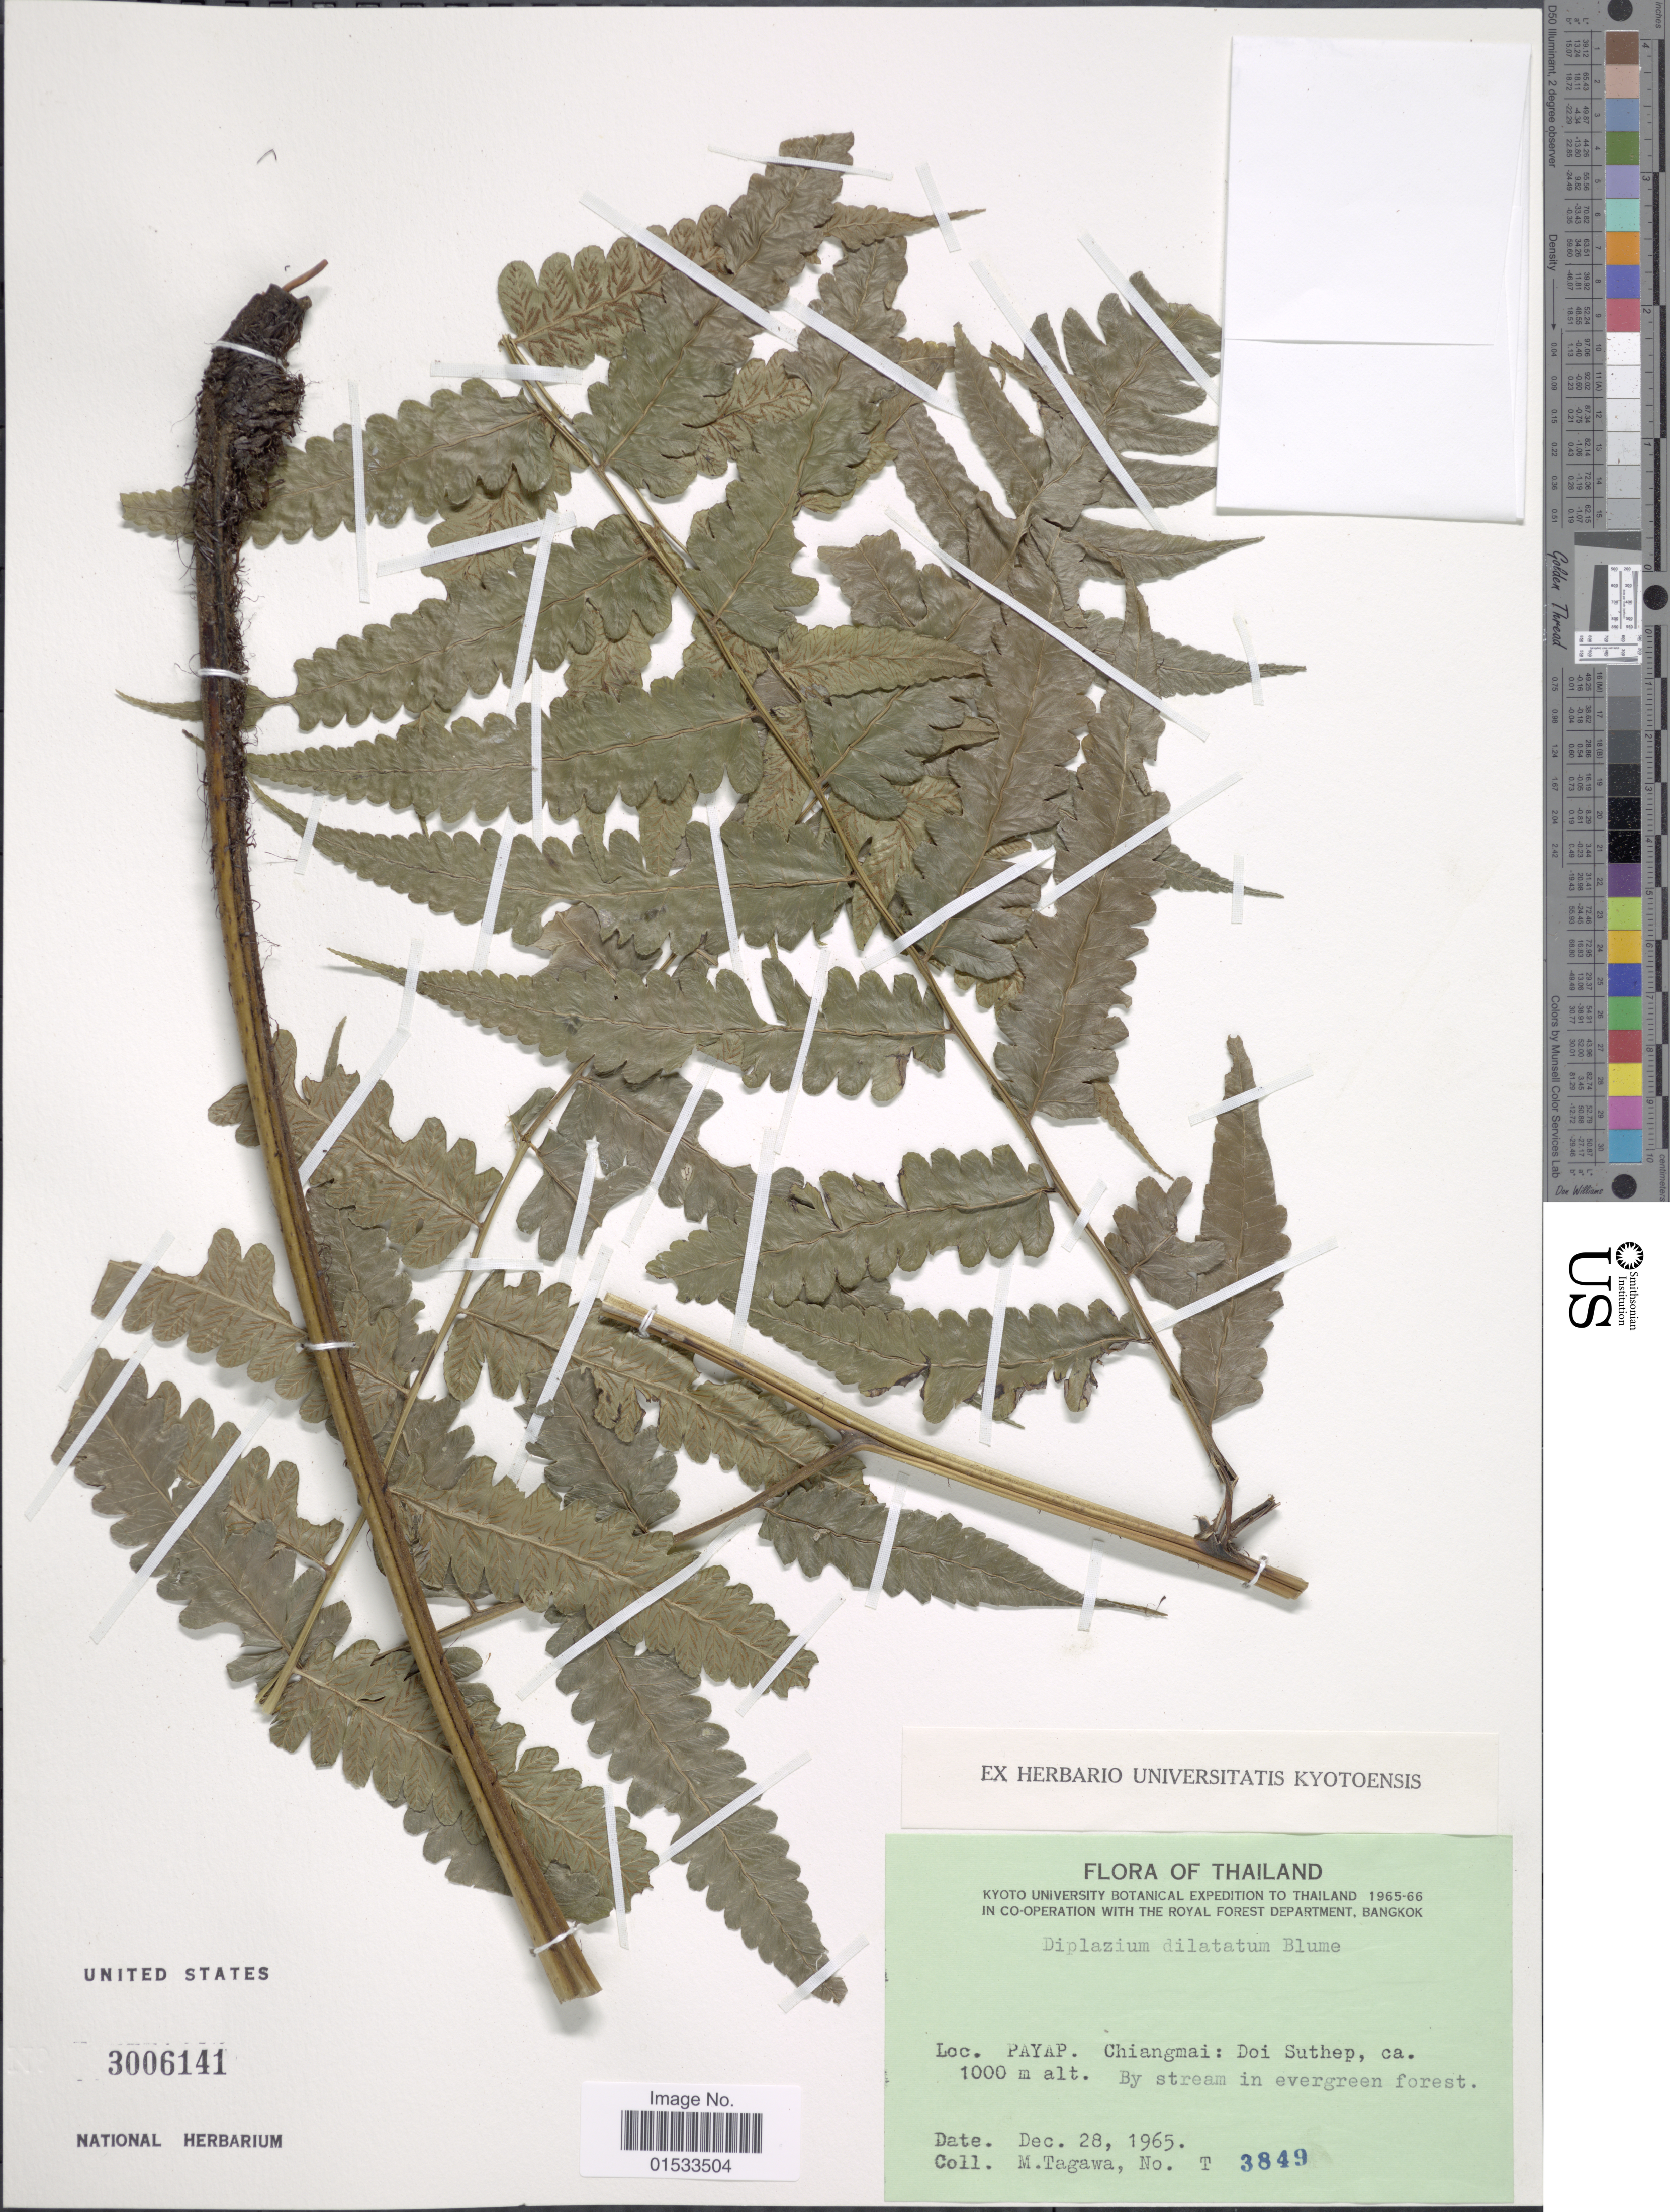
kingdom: Plantae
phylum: Tracheophyta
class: Polypodiopsida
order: Polypodiales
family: Athyriaceae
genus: Diplazium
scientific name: Diplazium dilatatum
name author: Blume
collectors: M. Tagawa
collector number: T 3849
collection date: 1965-12-28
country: Thailand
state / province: Chiang Mai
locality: Payap, Doi Suthep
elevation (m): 1000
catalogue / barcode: US 3006141